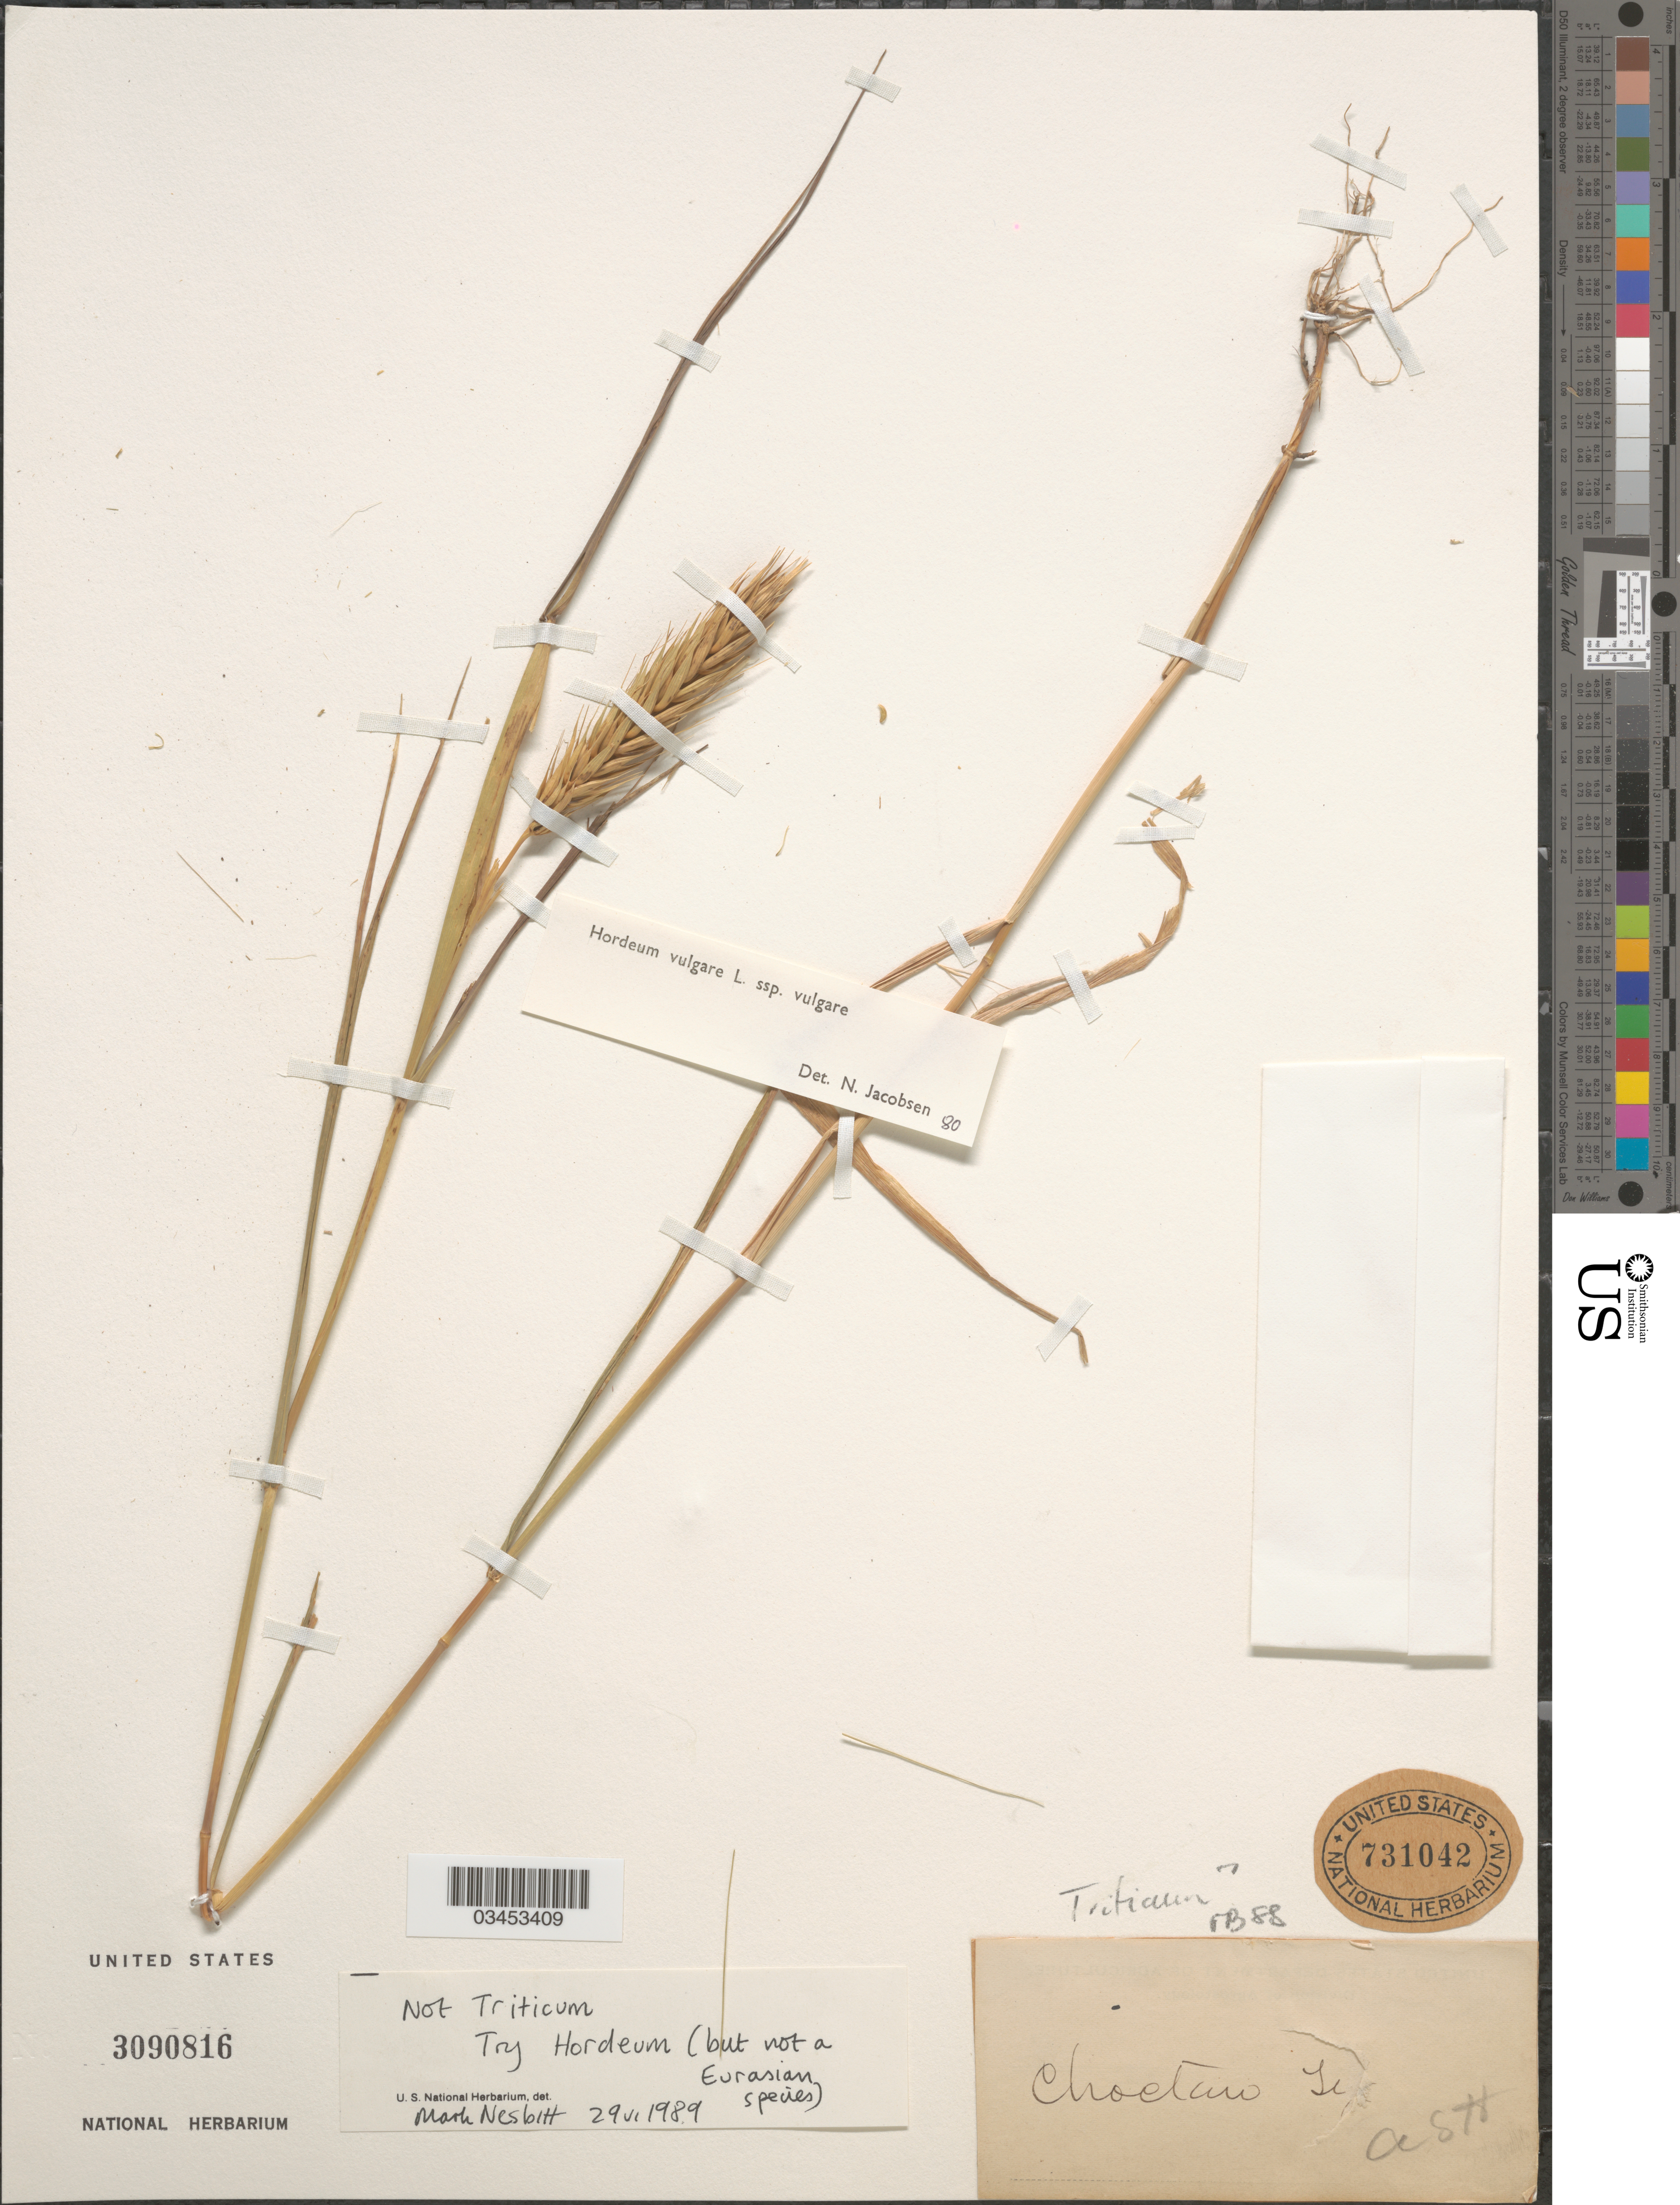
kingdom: Plantae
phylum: Tracheophyta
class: Liliopsida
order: Poales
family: Poaceae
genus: Hordeum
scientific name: Hordeum vulgare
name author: L.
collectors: A. H.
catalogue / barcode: US 3090816